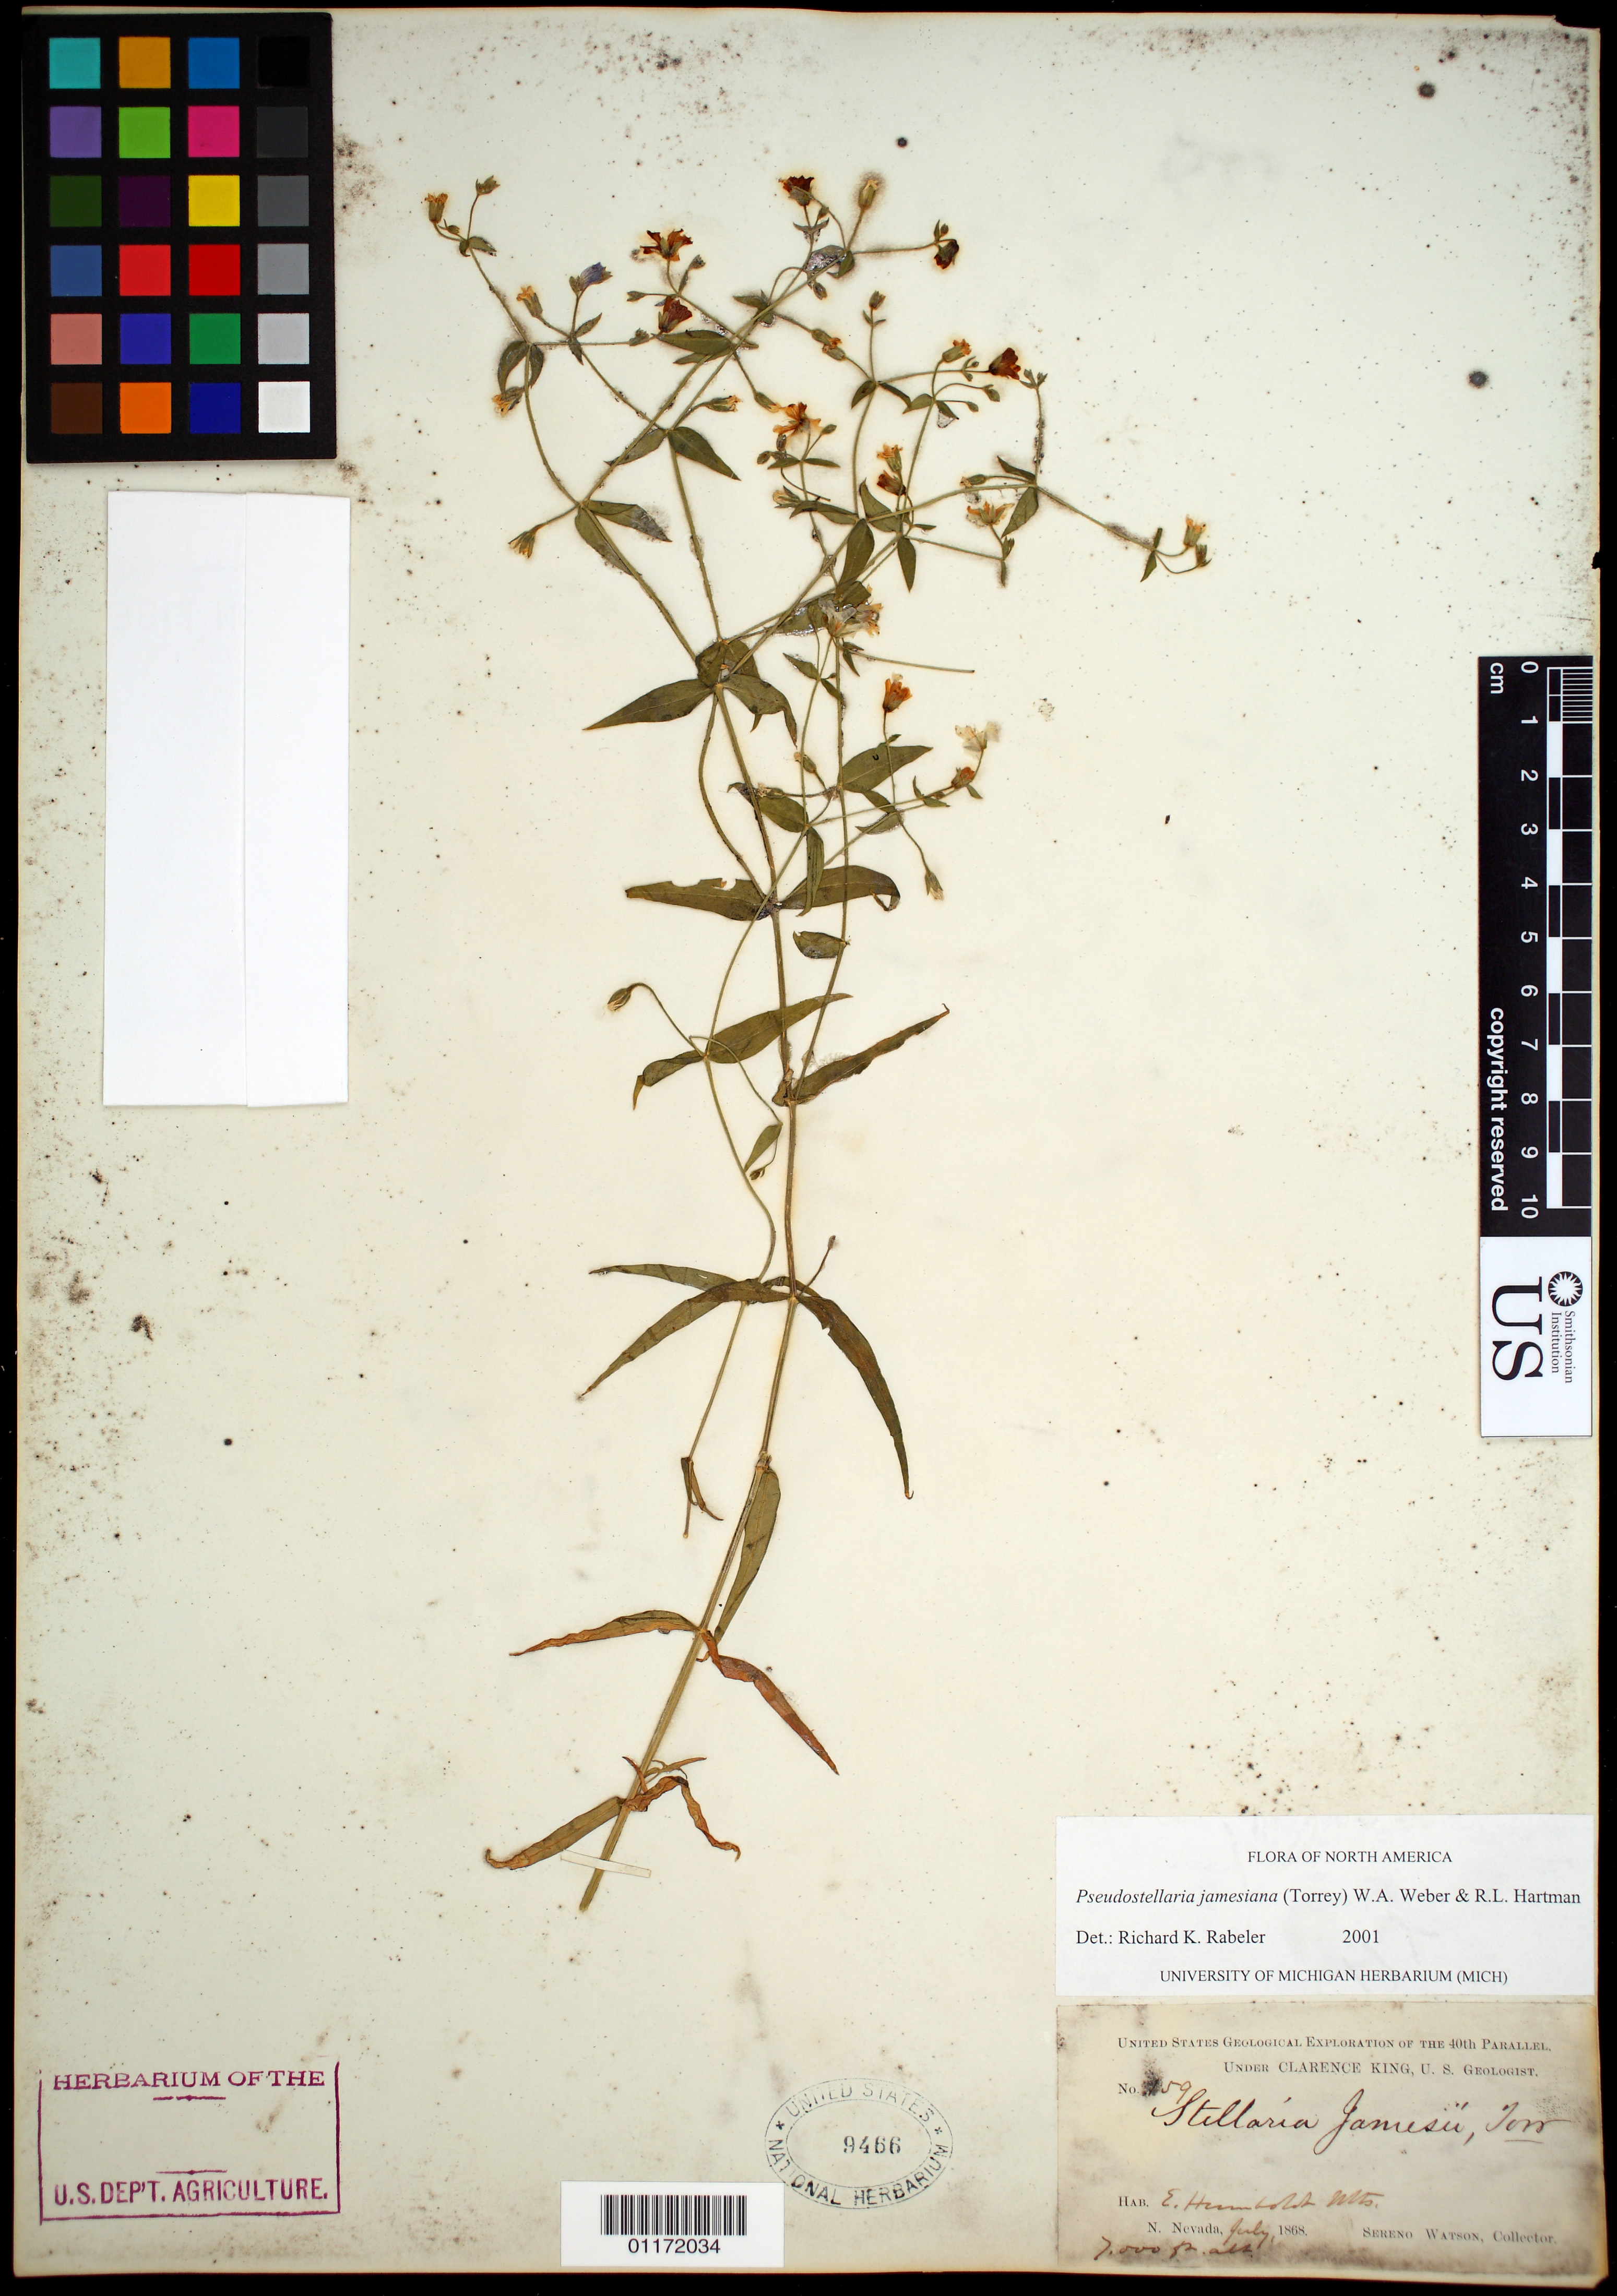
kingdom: Plantae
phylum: Tracheophyta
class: Magnoliopsida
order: Caryophyllales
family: Caryophyllaceae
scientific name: Torreyostellaria jamesiana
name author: (Torr.) Gang Yao et al.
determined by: Strong, M. T., (US), Smithsonian Institution - National Museum of Natural History (UNITED STATES)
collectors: S. Watson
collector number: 159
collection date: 1868-07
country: United States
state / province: Nevada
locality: E. Humboldt Mts.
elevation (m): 2134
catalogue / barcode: US 9466